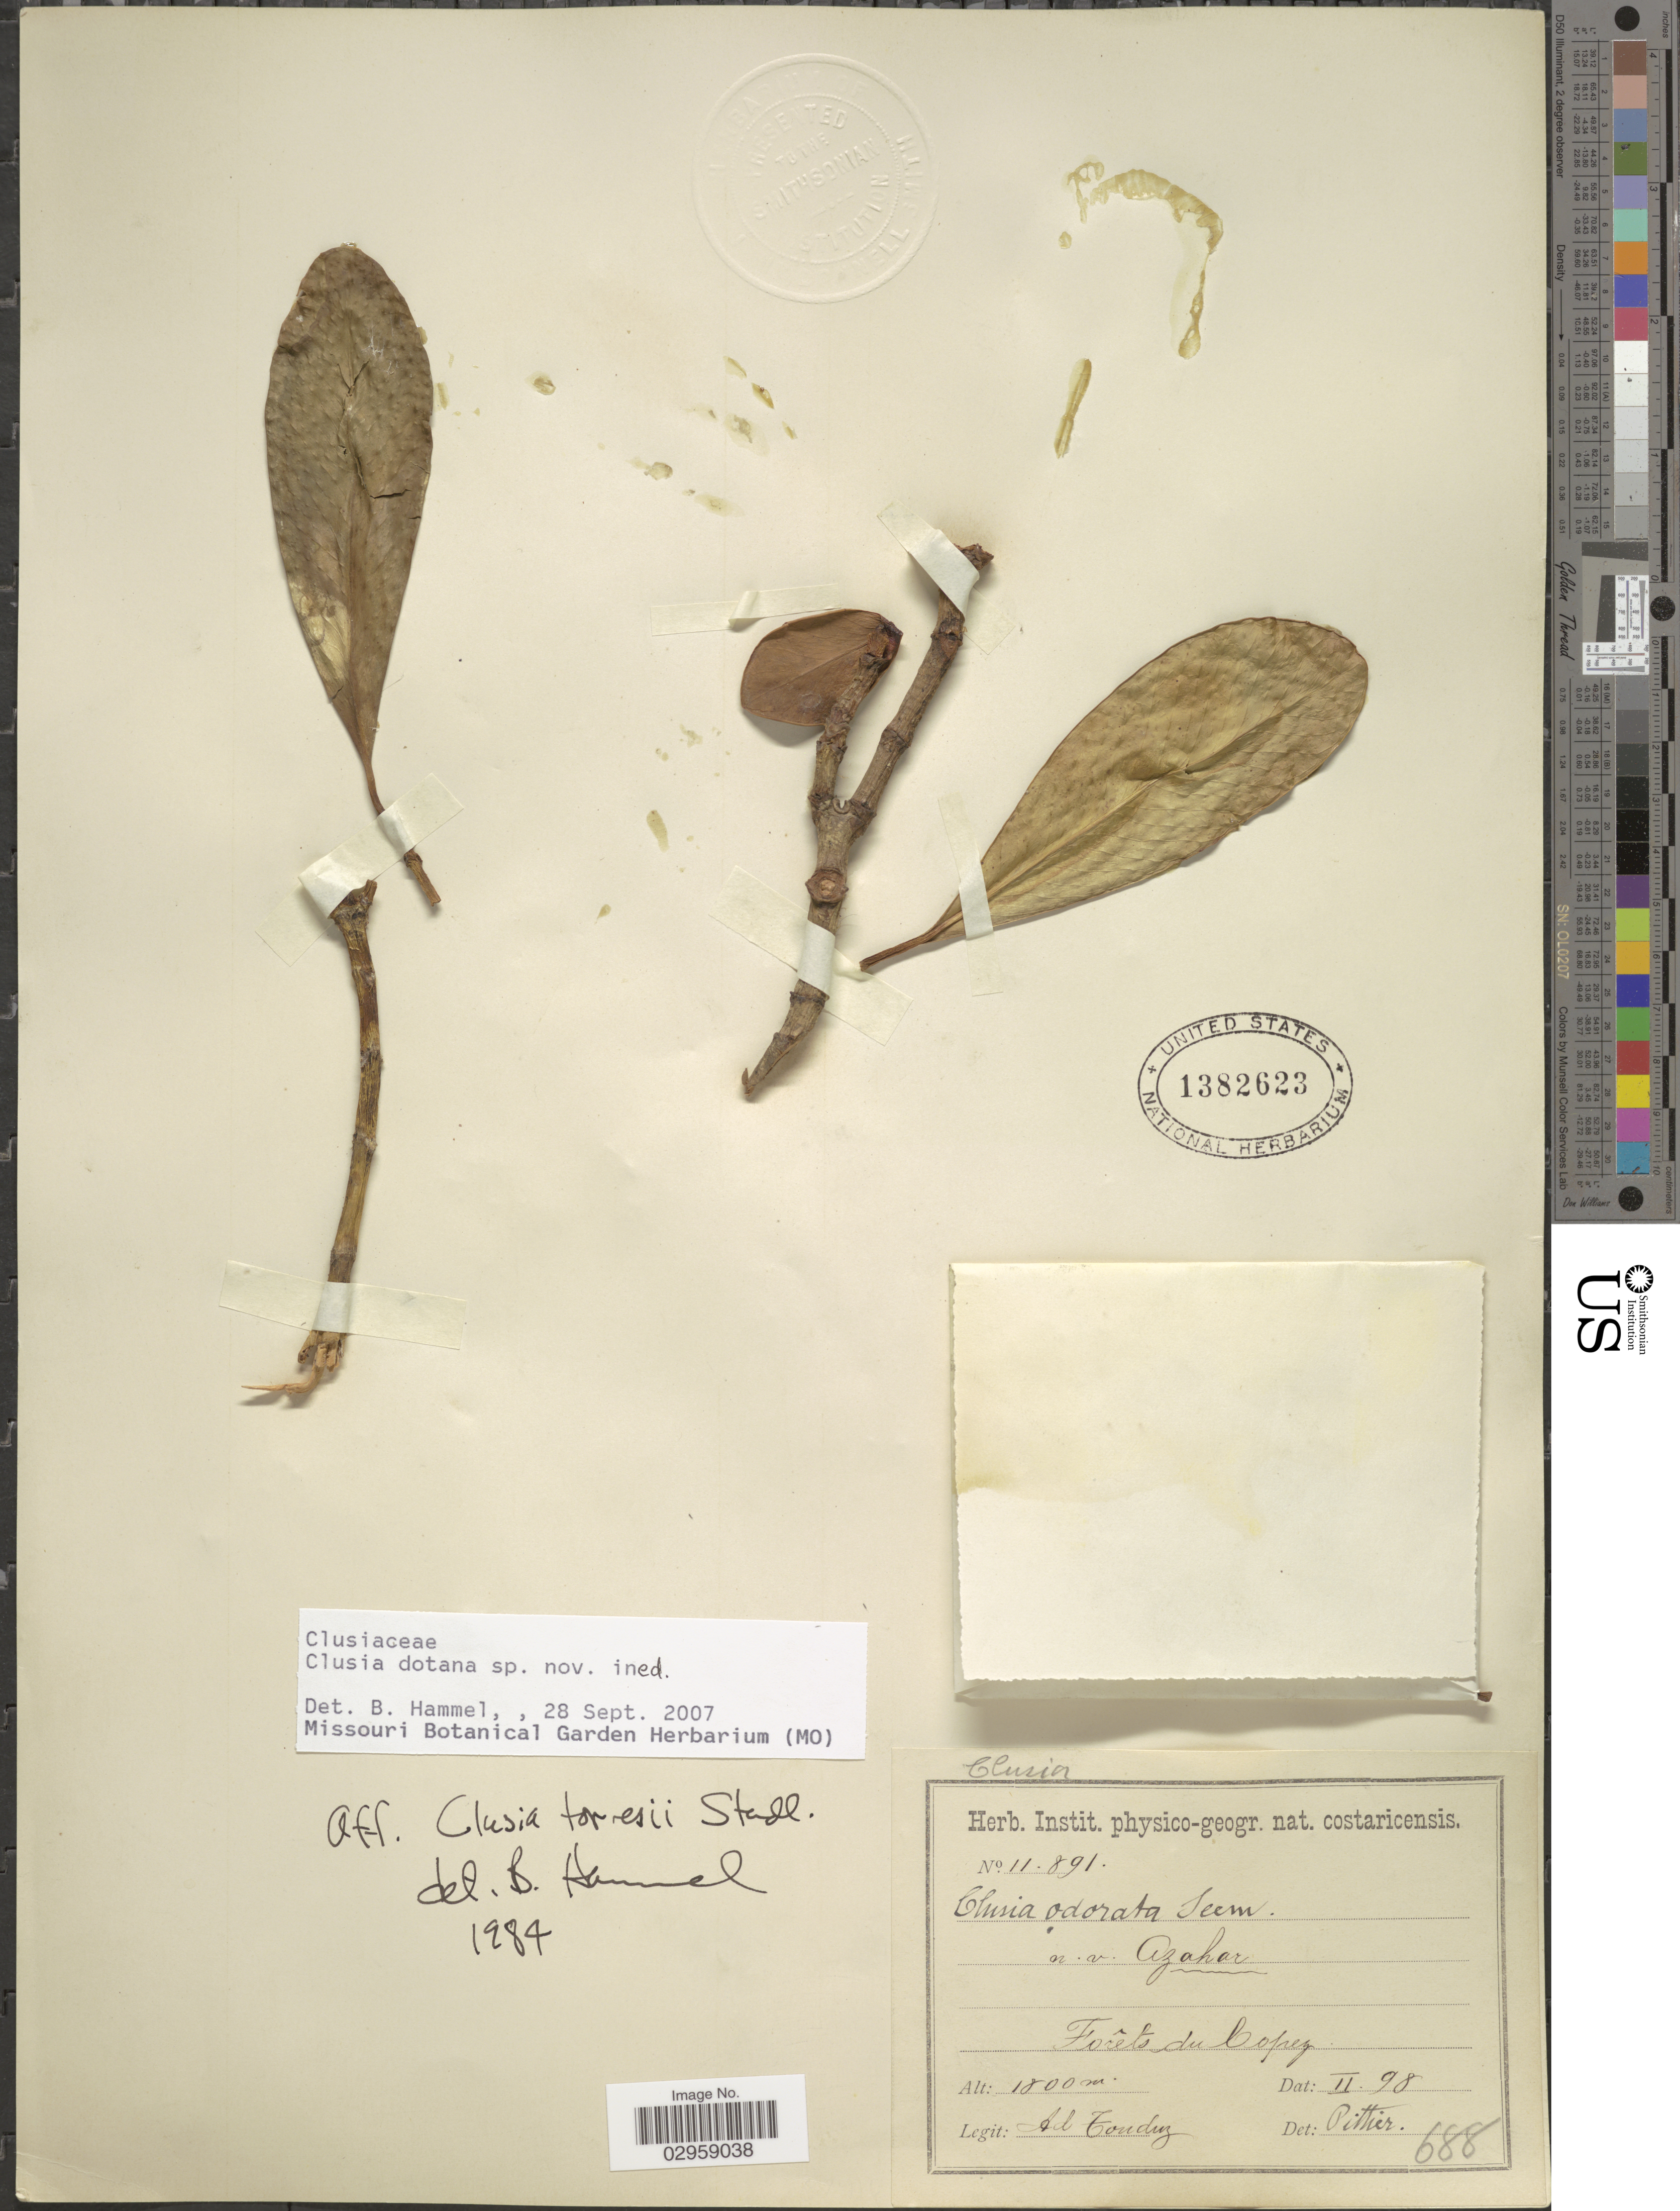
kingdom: Plantae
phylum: Tracheophyta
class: Magnoliopsida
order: Malpighiales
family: Clusiaceae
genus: Clusia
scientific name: Clusia dotana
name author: Hammel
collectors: A. Tonduz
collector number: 11891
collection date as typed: Transcribed d/m/y: /2/98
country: Costa Rica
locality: Forêts du Copey.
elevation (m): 1800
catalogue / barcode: US 1382623